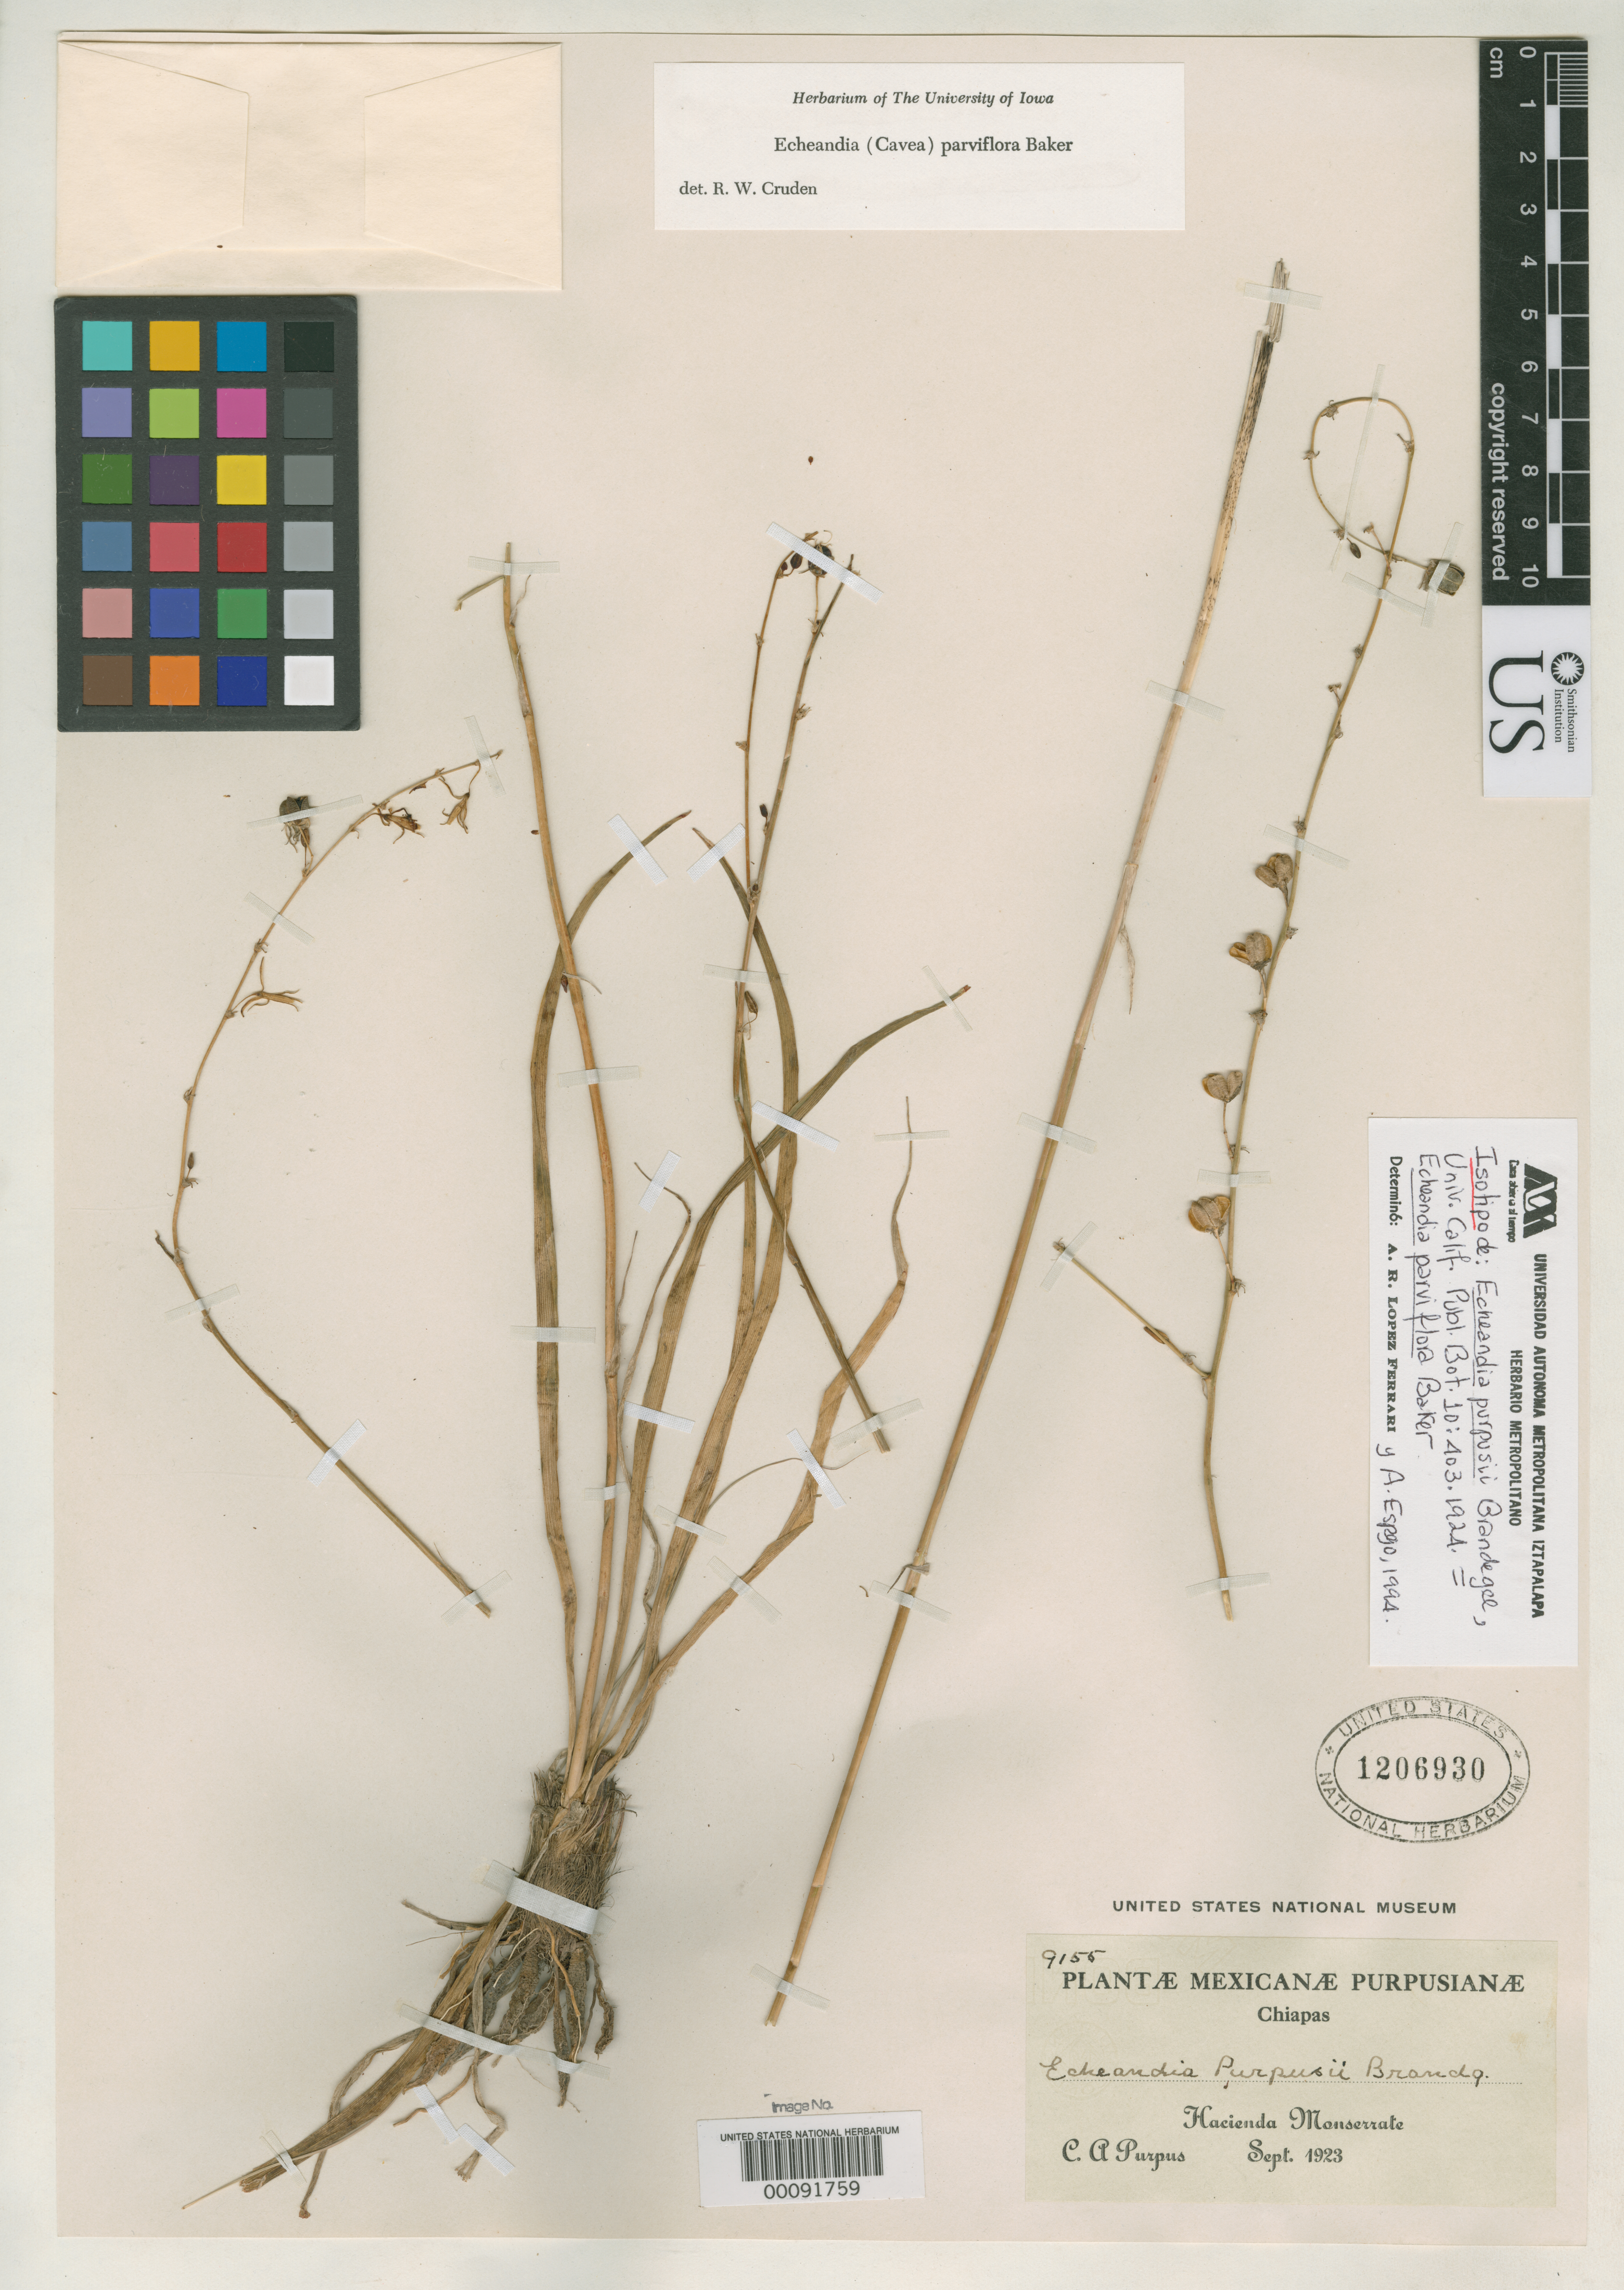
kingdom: Plantae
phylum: Tracheophyta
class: Liliopsida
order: Asparagales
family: Asparagaceae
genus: Echeandia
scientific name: Echeandia purpusii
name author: Brandegee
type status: Isotype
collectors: C. A. Purpus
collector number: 9155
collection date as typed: Sep 1923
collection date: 1923-09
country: Mexico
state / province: Chiapas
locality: Near Hacienda Monserrate.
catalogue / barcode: US 1206930